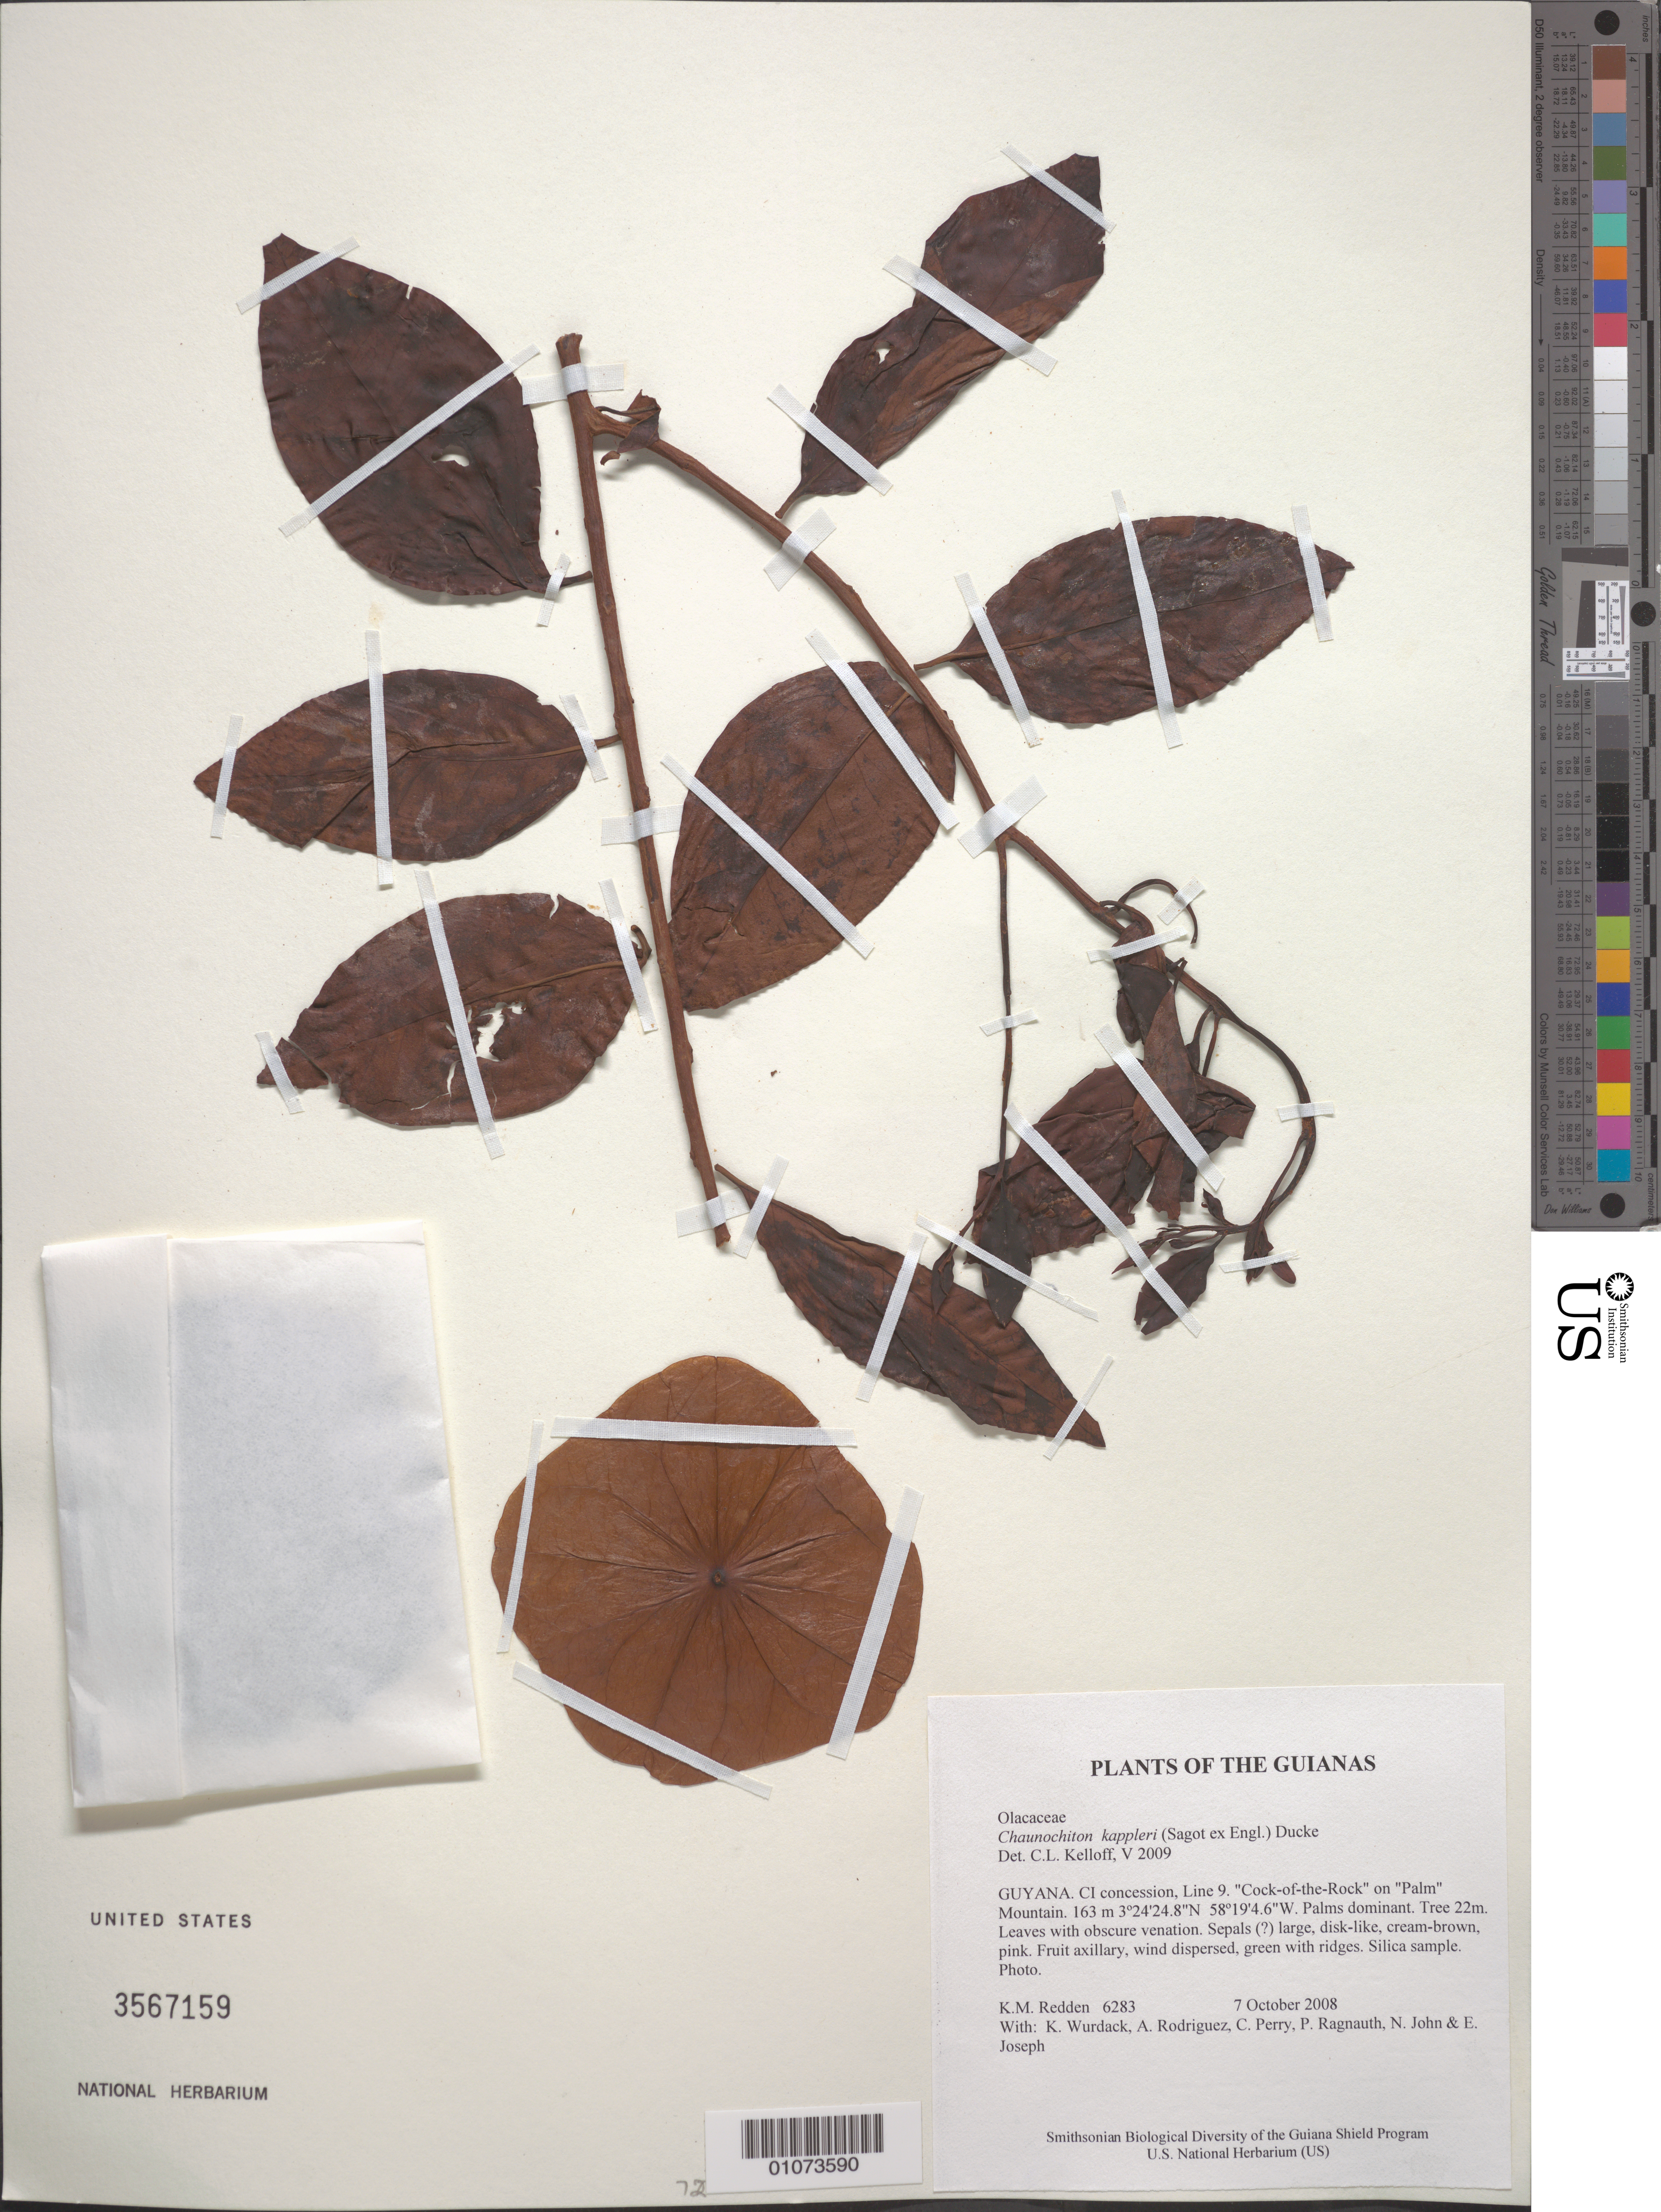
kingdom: Plantae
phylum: Tracheophyta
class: Magnoliopsida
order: Santalales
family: Aptandraceae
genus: Chaunochiton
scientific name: Chaunochiton kappleri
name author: (Sagot ex Engl.) Ducke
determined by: Kelloff, Carol L., (US), Smithsonian Institution - National Museum of Natural History (UNITED STATES)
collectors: K. M. Redden, K. Wurdack, A. Rodriguez, C. Perry, P. Ragnauth, N. John & E. Joseph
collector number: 6283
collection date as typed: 7 October 2008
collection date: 2008-10-07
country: Guyana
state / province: U. Takutu-U. Essequibo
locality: CI concession, Line 9. "Cock-of-the-Rock" on "Palm" Mountain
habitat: Palms dominant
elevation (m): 163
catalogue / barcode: US 3567159